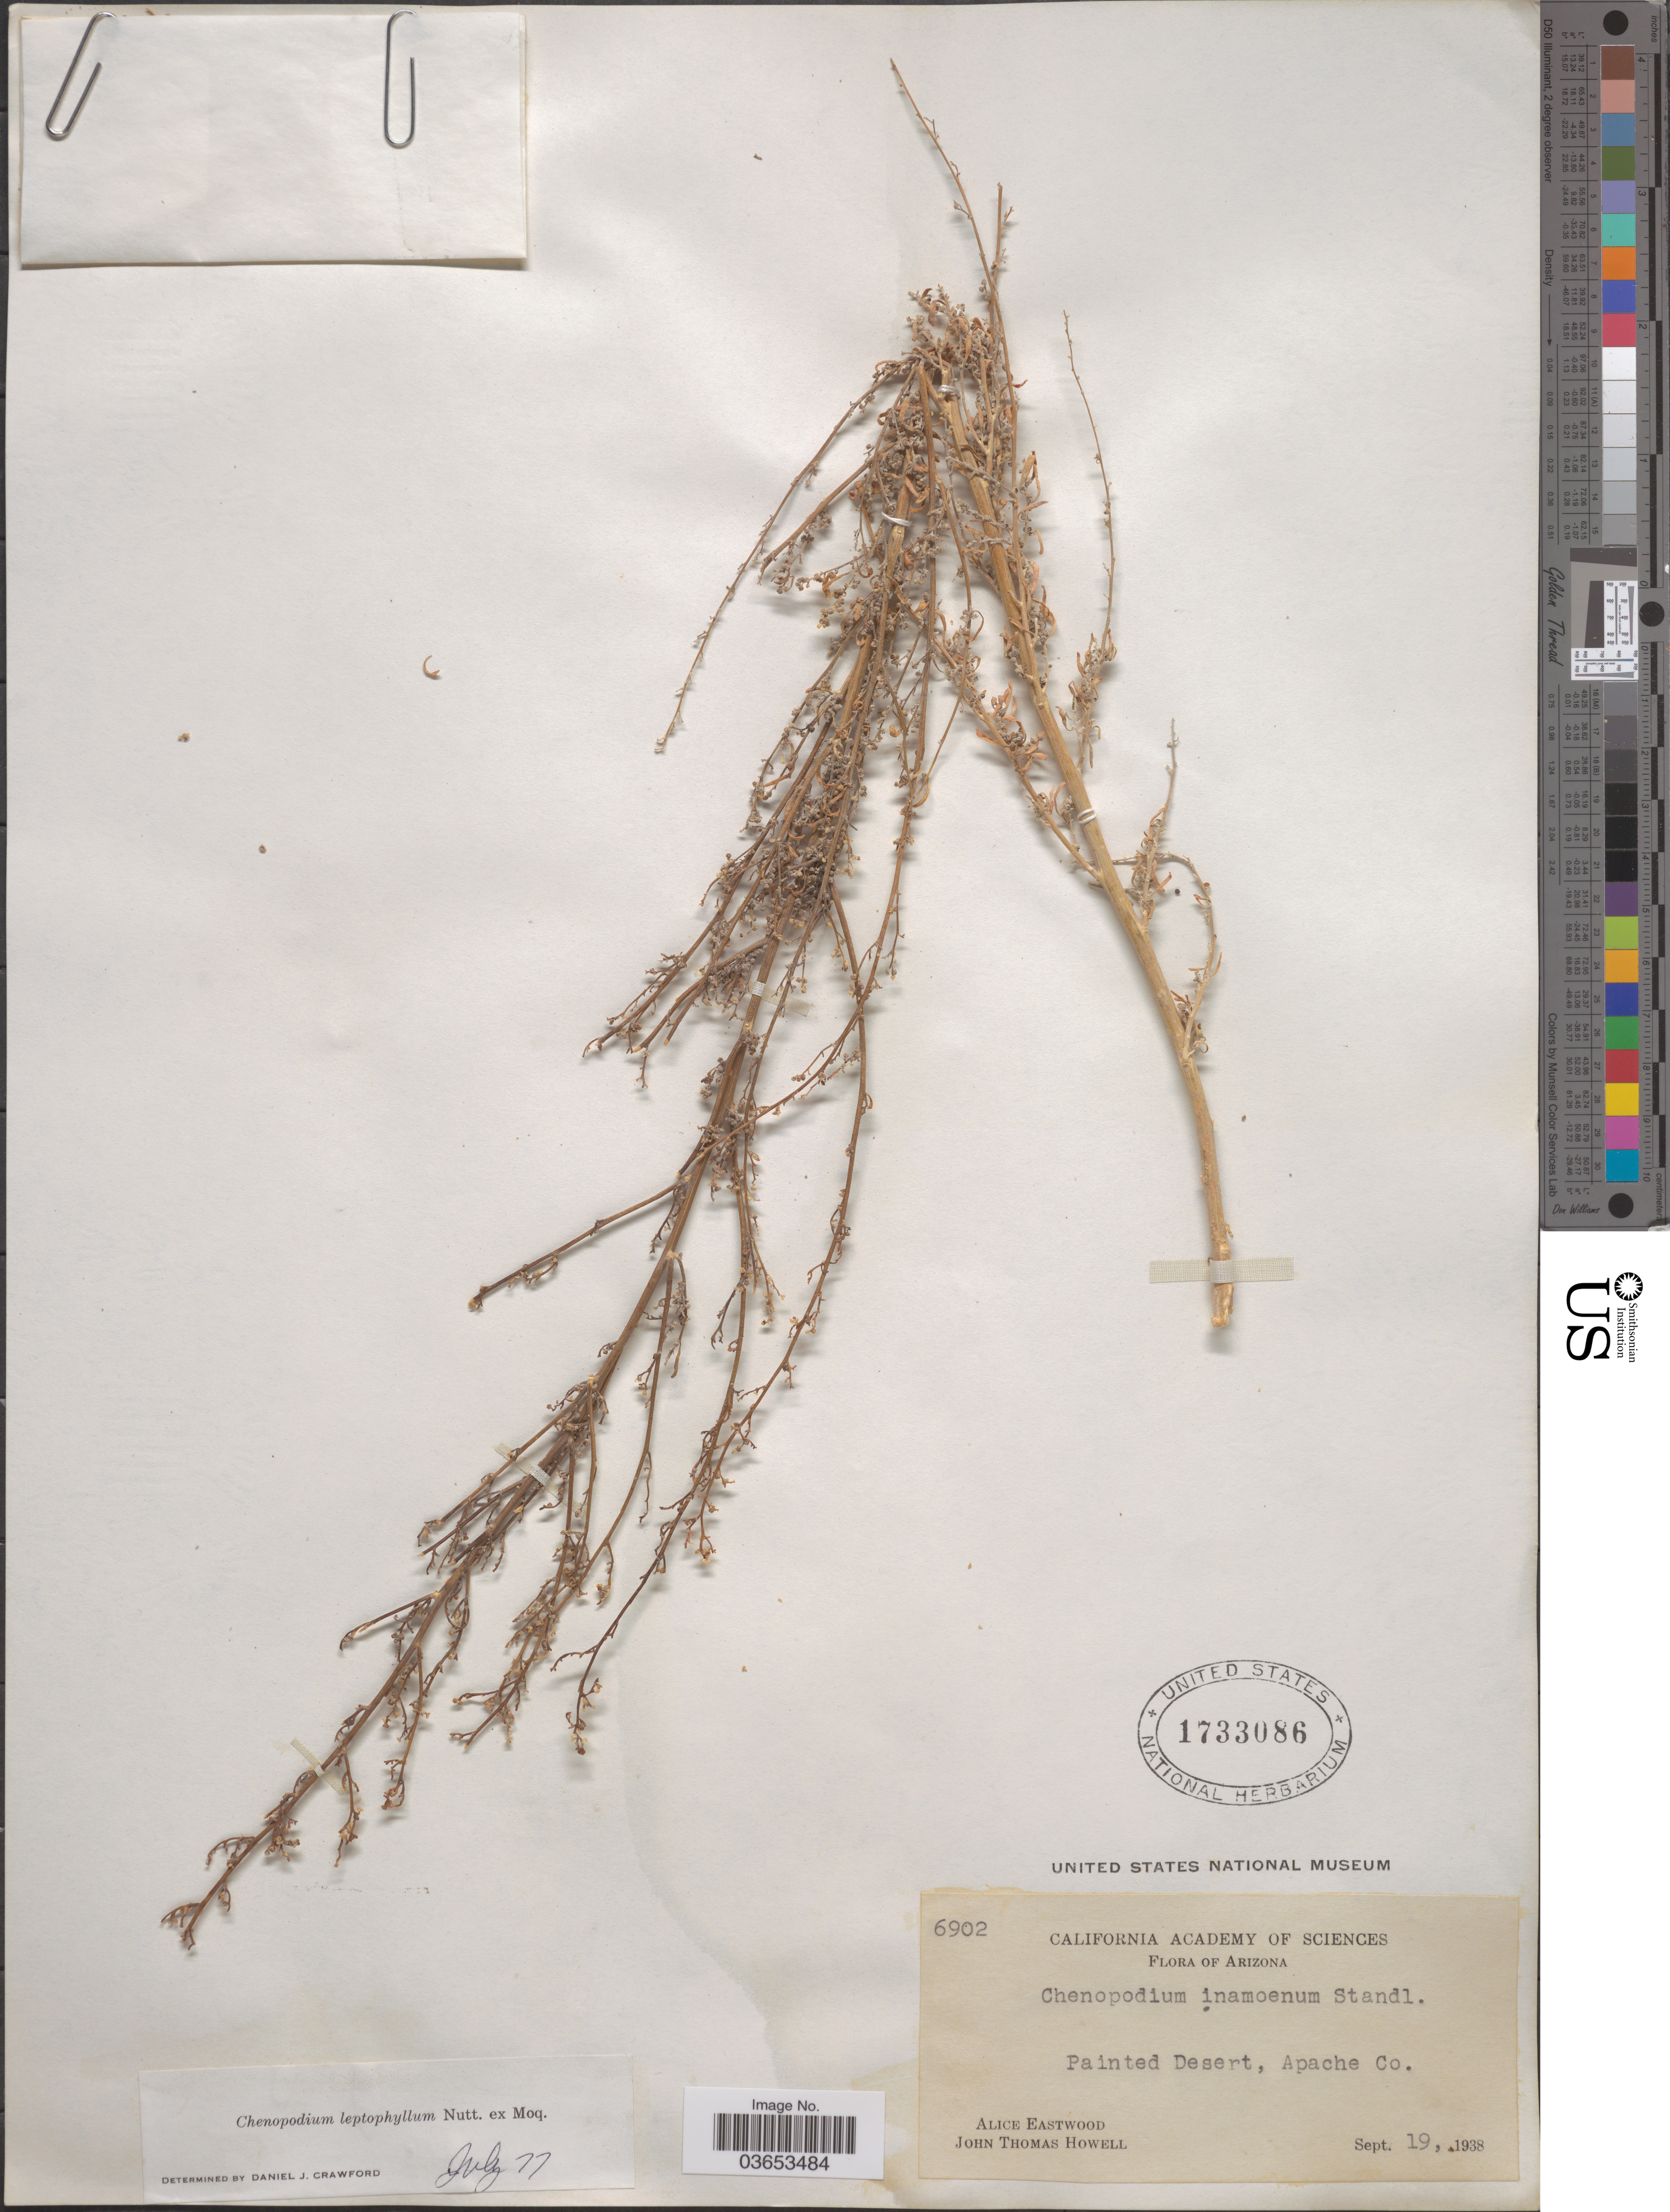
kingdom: Plantae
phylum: Tracheophyta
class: Magnoliopsida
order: Caryophyllales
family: Amaranthaceae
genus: Chenopodium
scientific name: Chenopodium leptophyllum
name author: (Moq.) Nutt. ex S. Watson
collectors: A. Eastwood & J. T. Howell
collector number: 6902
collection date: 1938-09-19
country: United States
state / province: Arizona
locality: Painted Desert, Apache Co.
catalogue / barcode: US 1733086